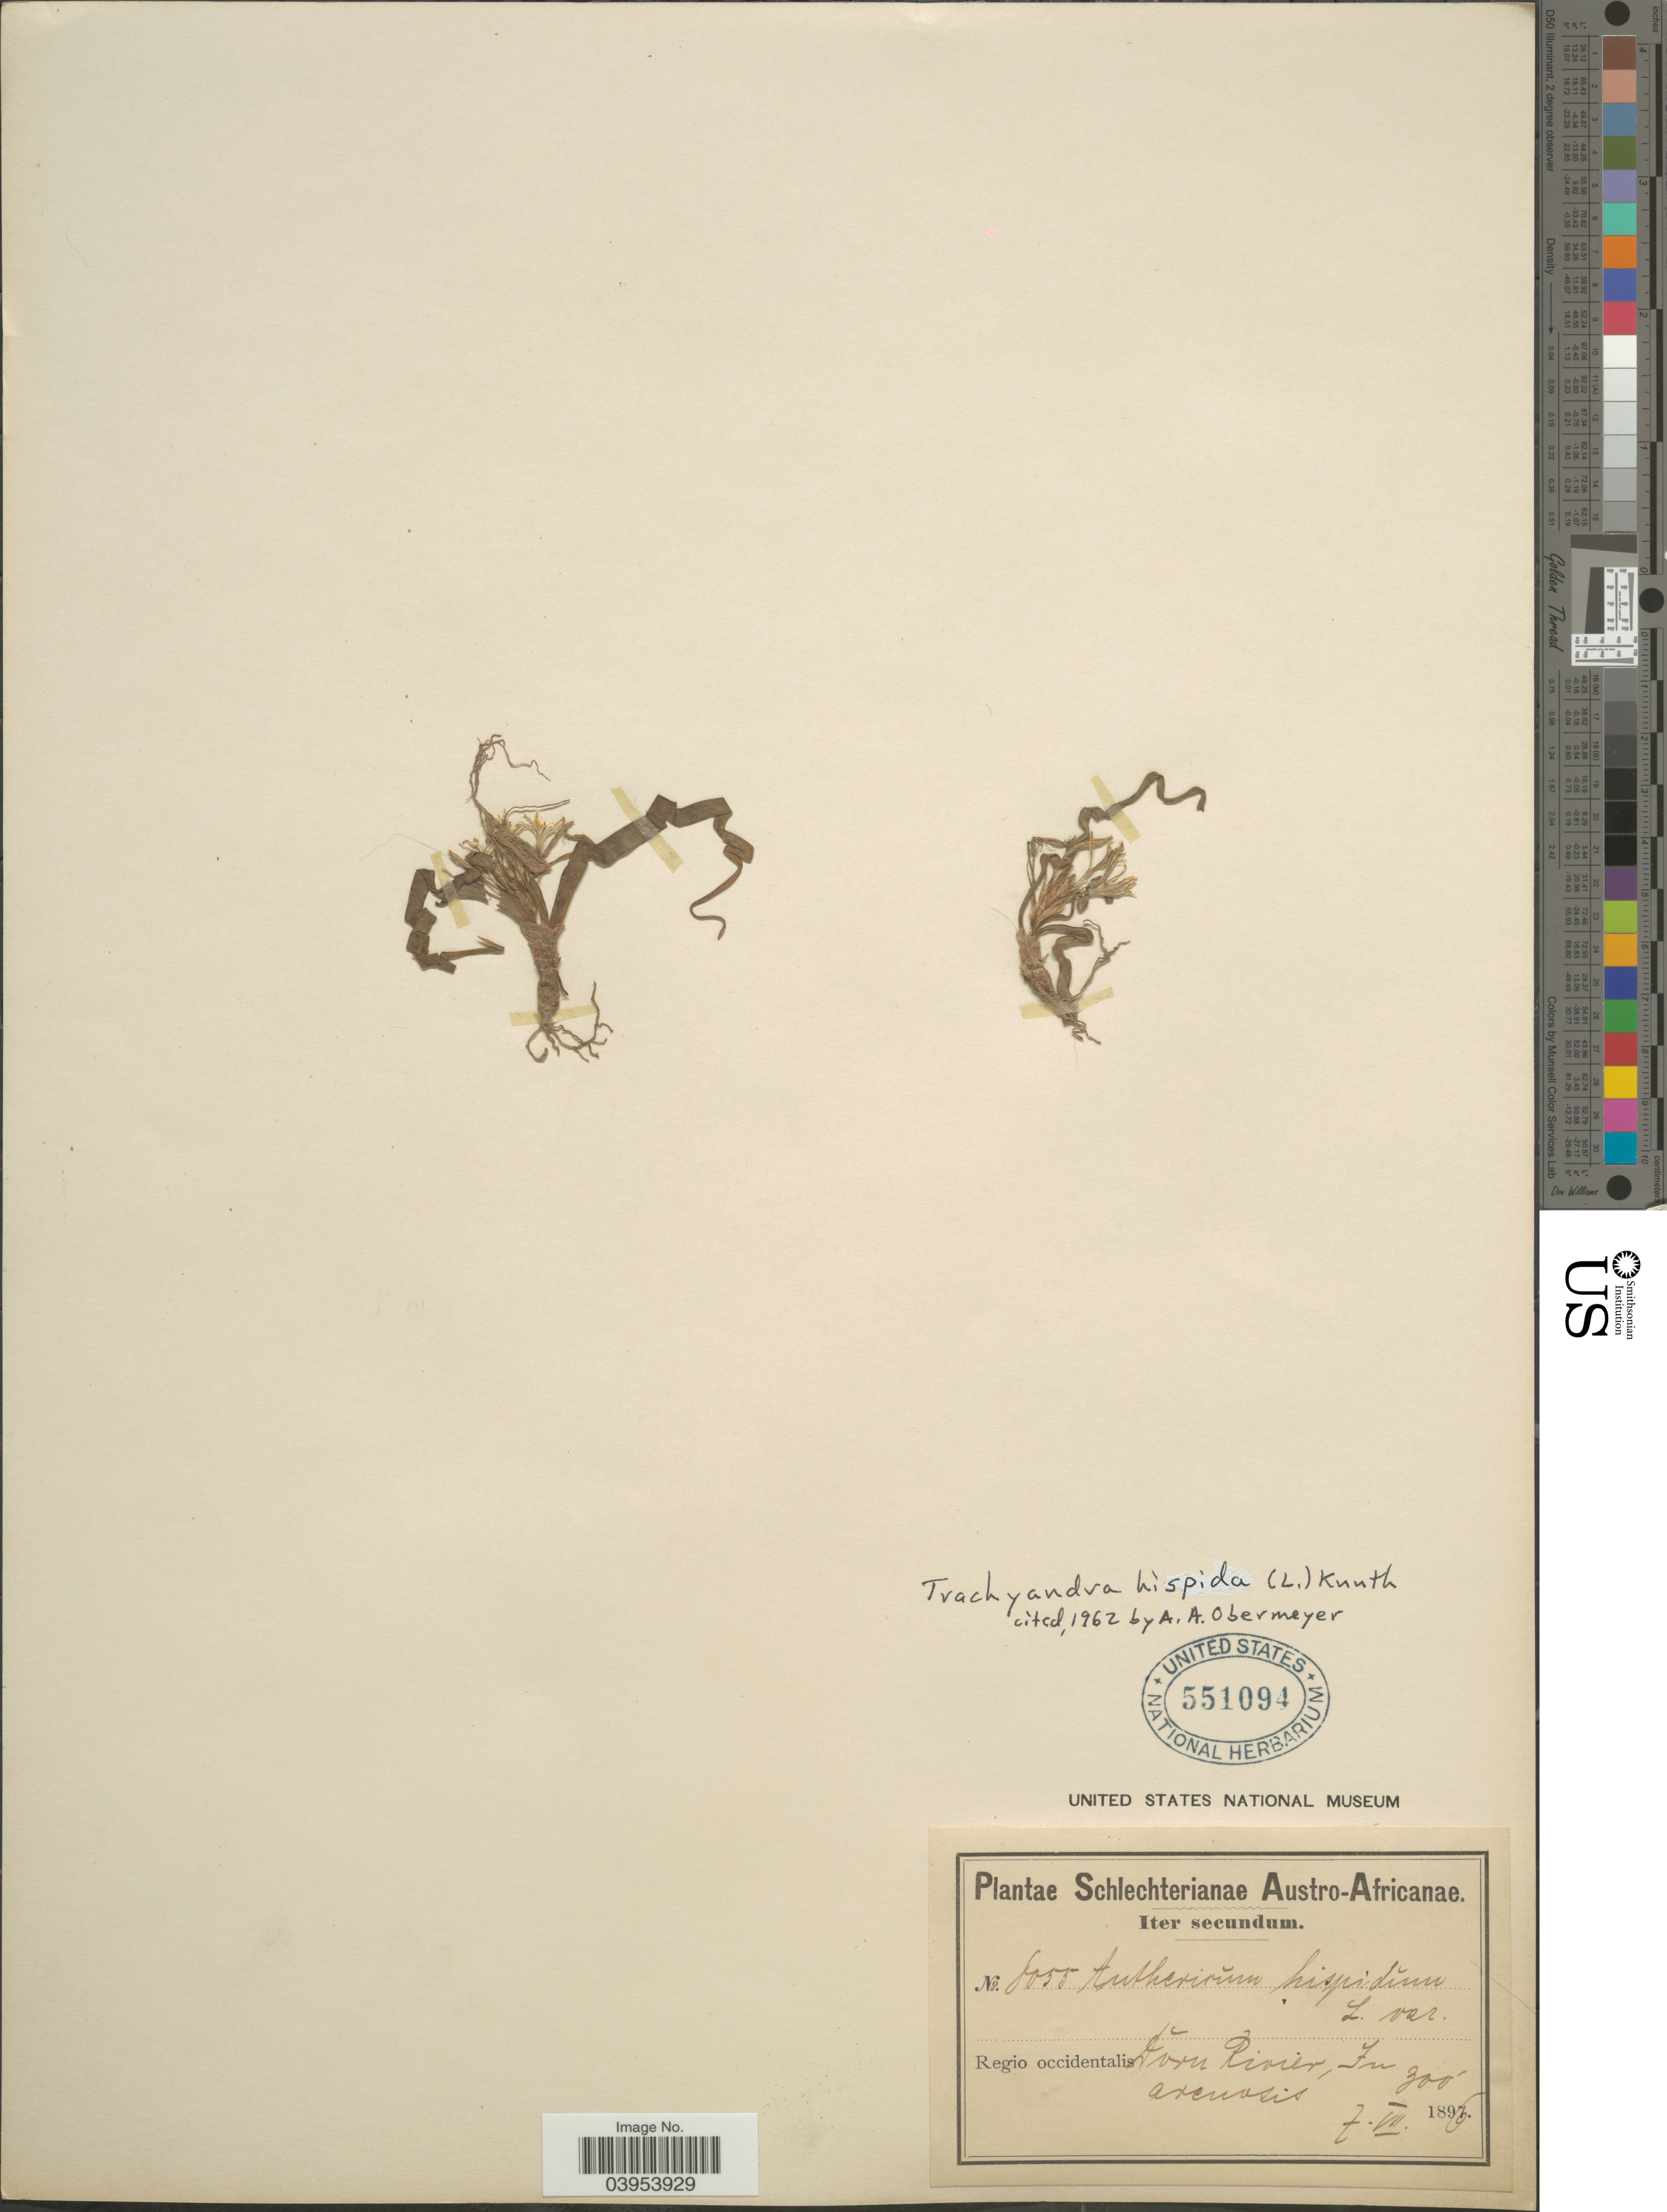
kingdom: Plantae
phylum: Tracheophyta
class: Liliopsida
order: Asparagales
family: Asphodelaceae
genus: Trachyandra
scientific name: Trachyandra hispida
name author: (L.) Kunth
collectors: Schlechter, --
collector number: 8055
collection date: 1896-07-07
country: South Africa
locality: Austro-Africanae. Regio occidentalis. Dorn Rivier, In arenosis.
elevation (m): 91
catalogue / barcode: US 551094